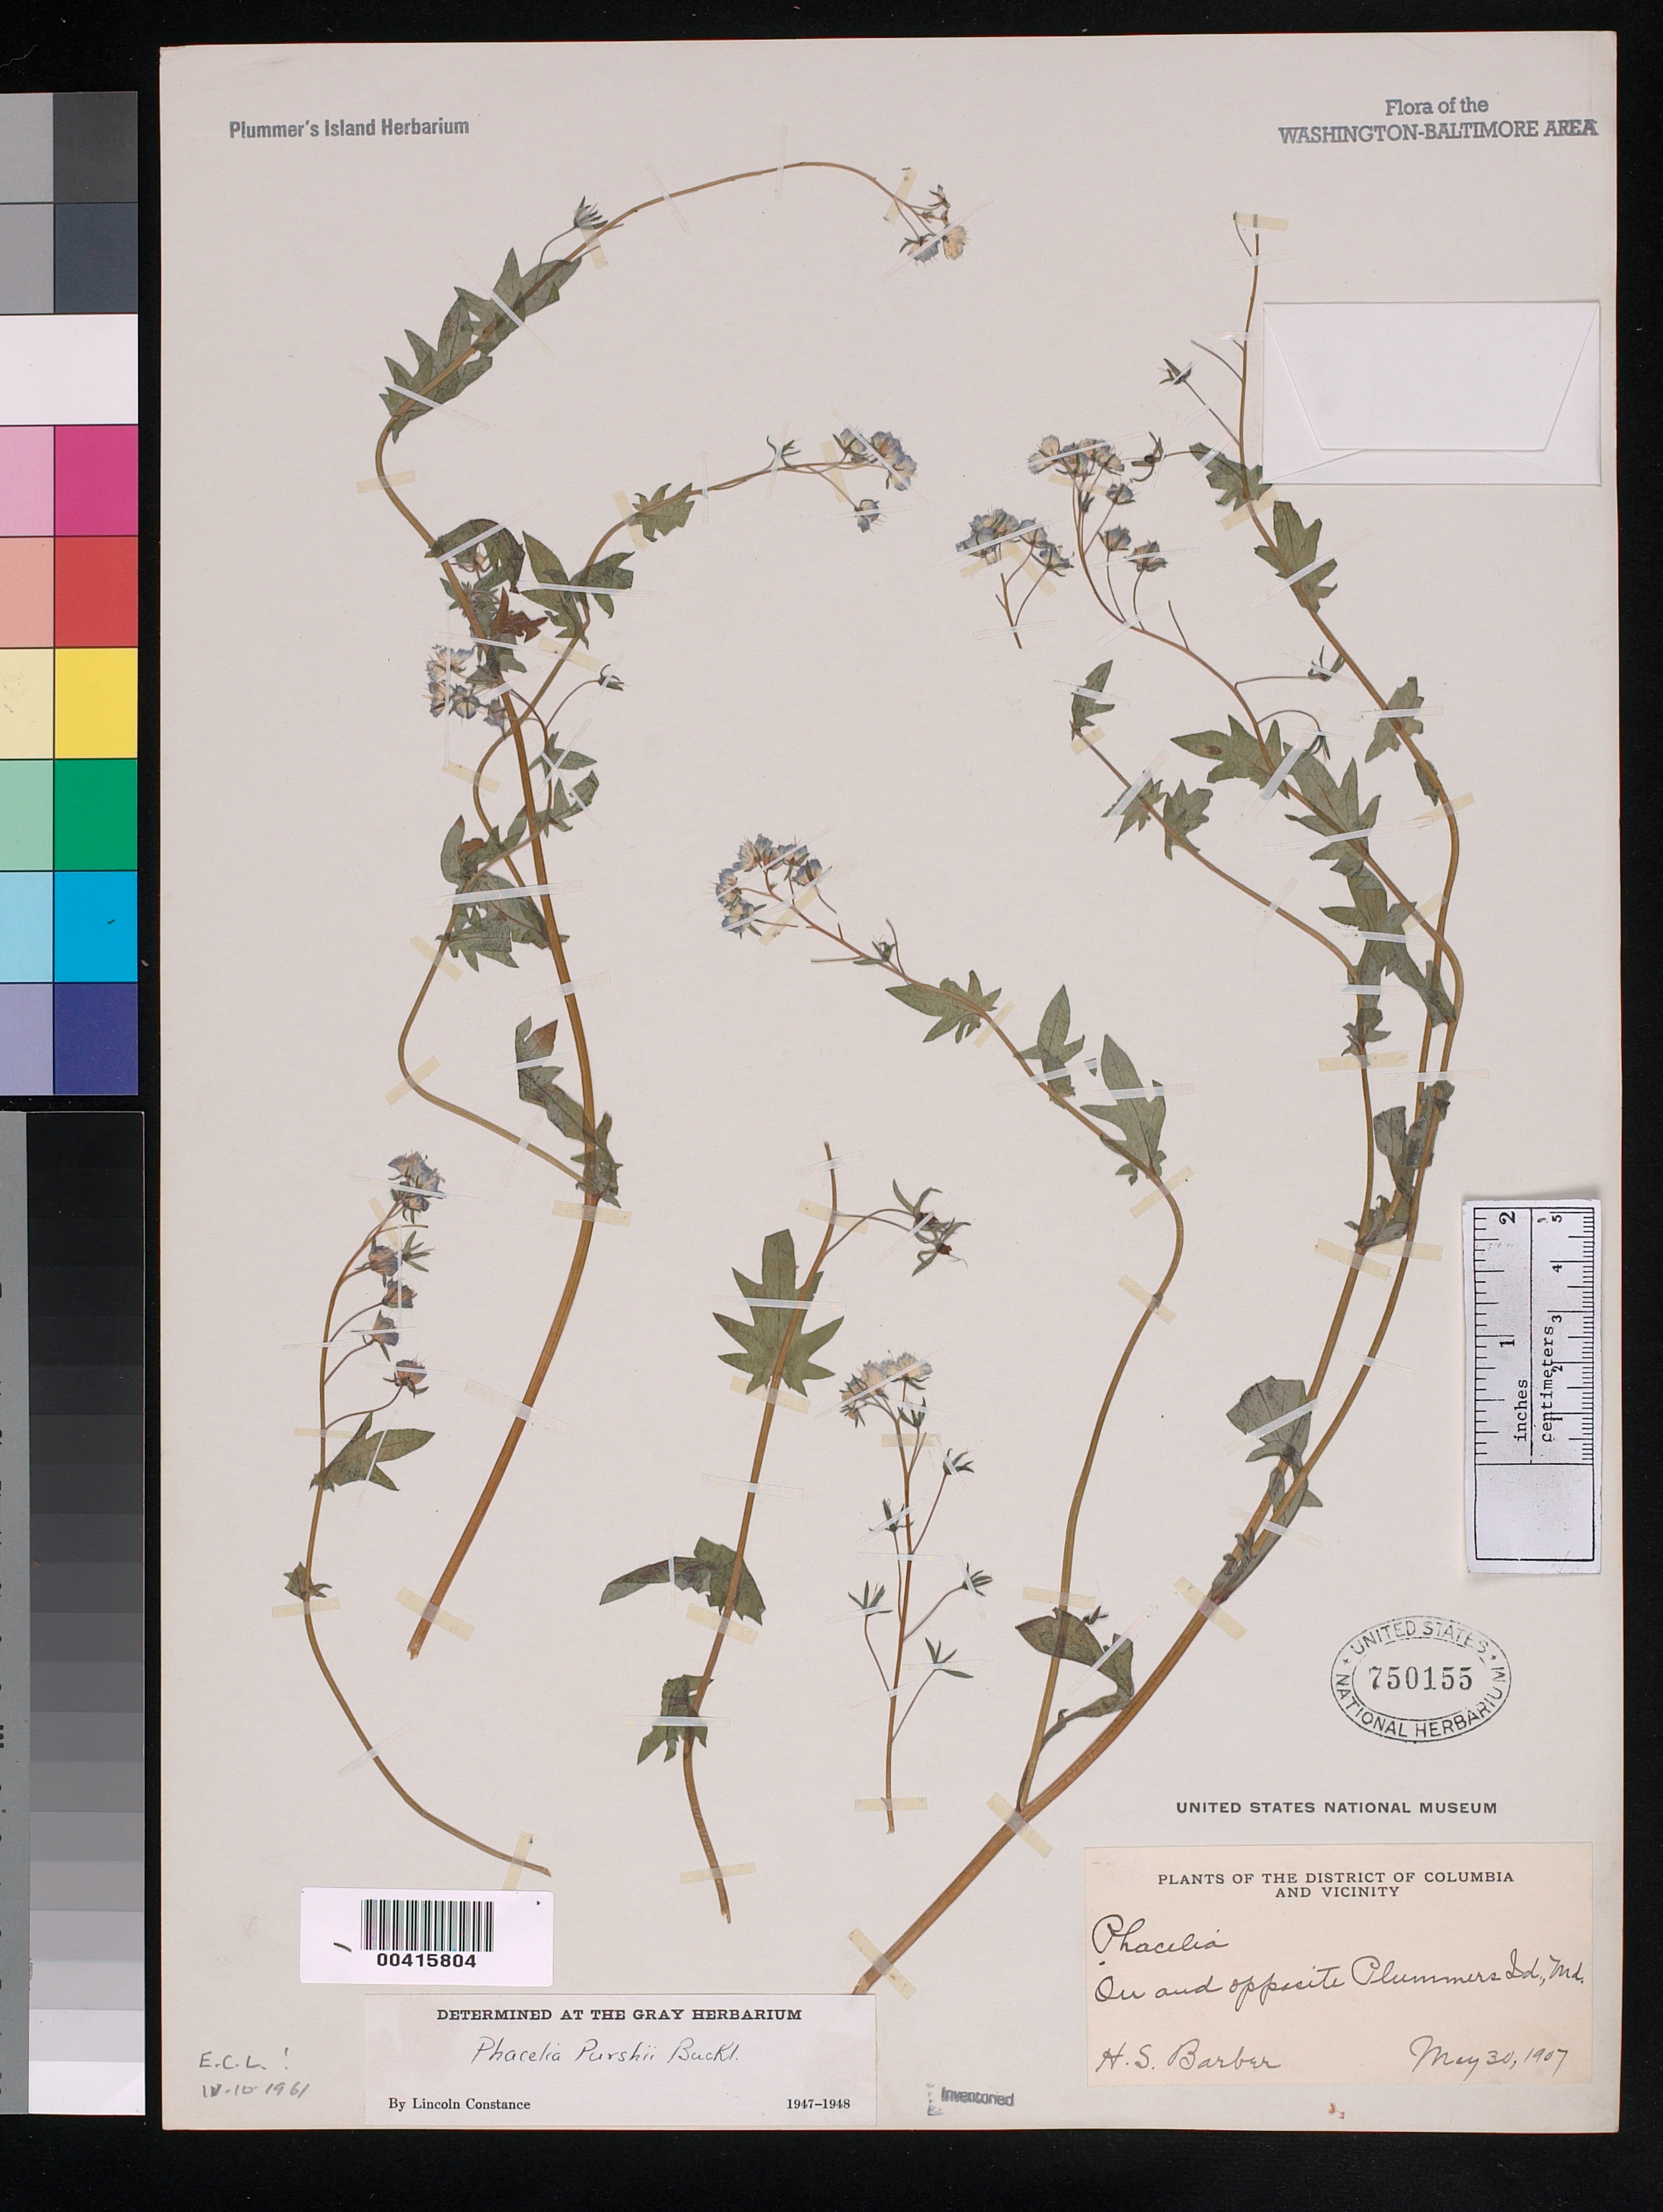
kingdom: Plantae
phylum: Tracheophyta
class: Magnoliopsida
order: Boraginales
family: Hydrophyllaceae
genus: Phacelia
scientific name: Phacelia purshii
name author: Buckley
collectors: H. Barber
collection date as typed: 30 May 1907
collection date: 1907-05-30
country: United States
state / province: Maryland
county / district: Montgomery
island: Plummers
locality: Plummer's Island C. & O. Canal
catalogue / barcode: US 750155